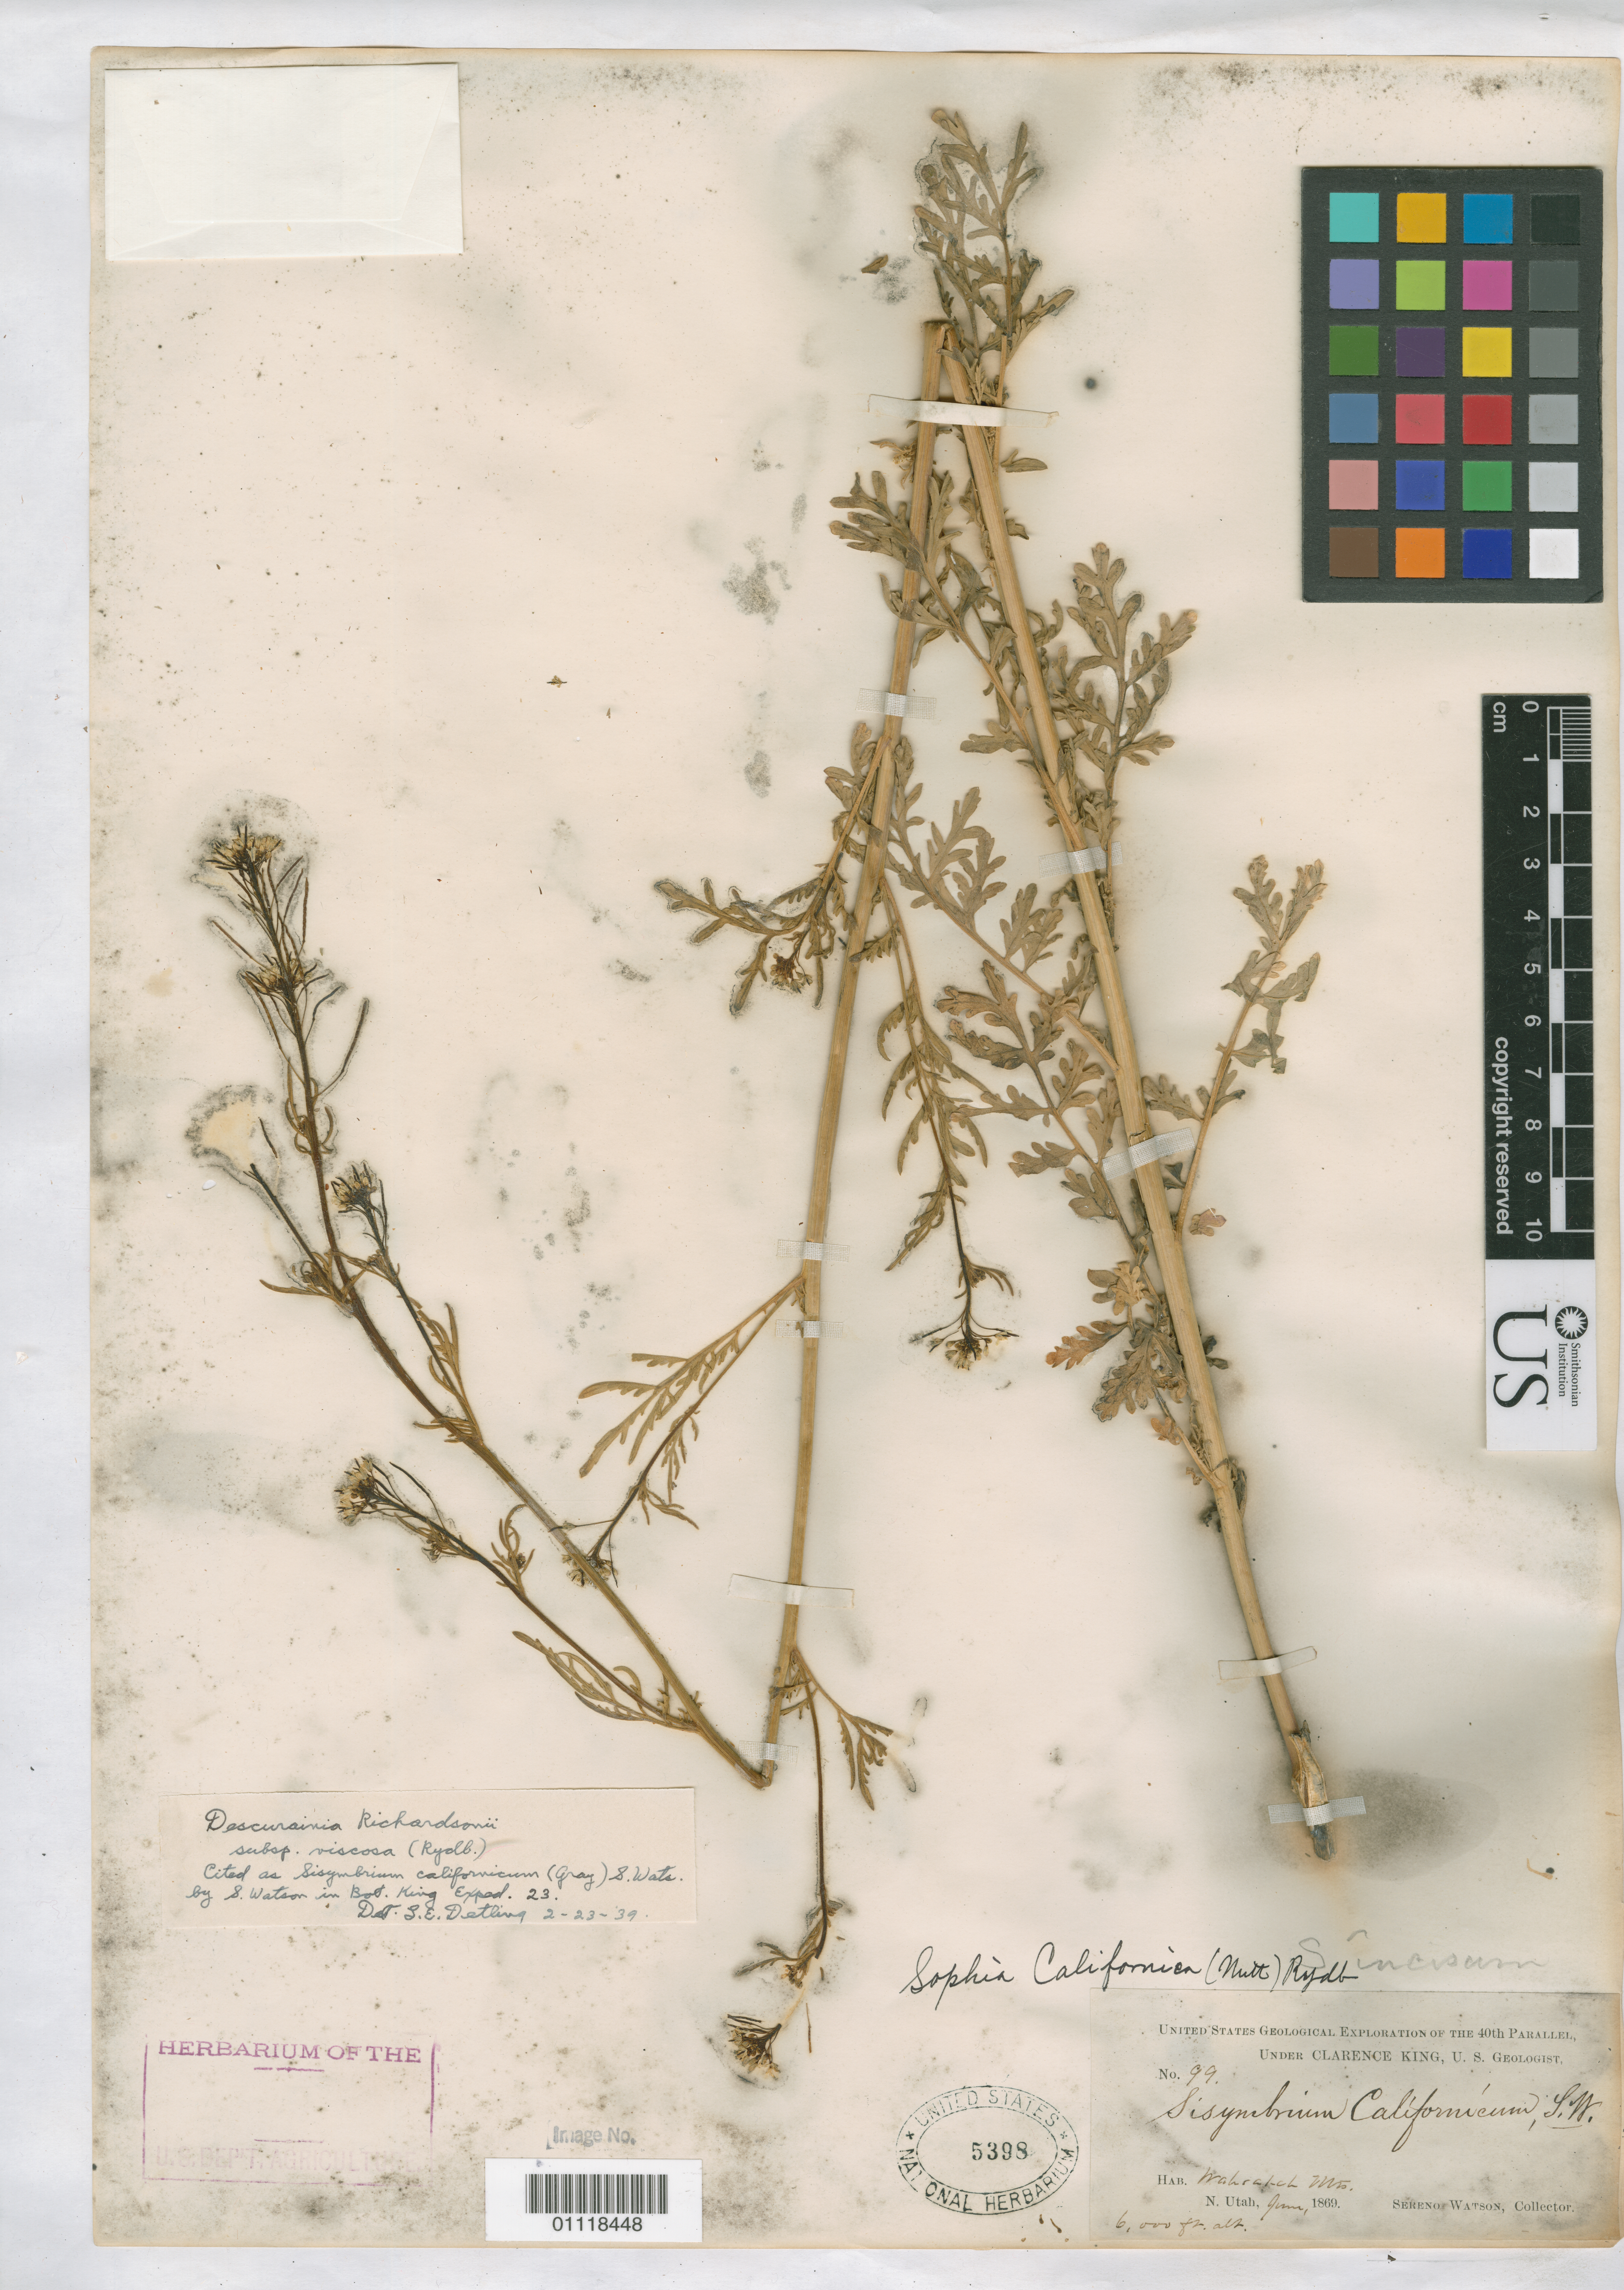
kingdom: Plantae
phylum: Tracheophyta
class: Magnoliopsida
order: Brassicales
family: Brassicaceae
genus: Descurainia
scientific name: Descurainia richardsonii subsp. viscosa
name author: (Rydb.) Detling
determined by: Detling, L. E.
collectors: S. Watson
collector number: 99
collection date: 1869-06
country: United States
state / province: Utah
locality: Wasatch Mts., N. Utah.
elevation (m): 1829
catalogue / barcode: US 5398